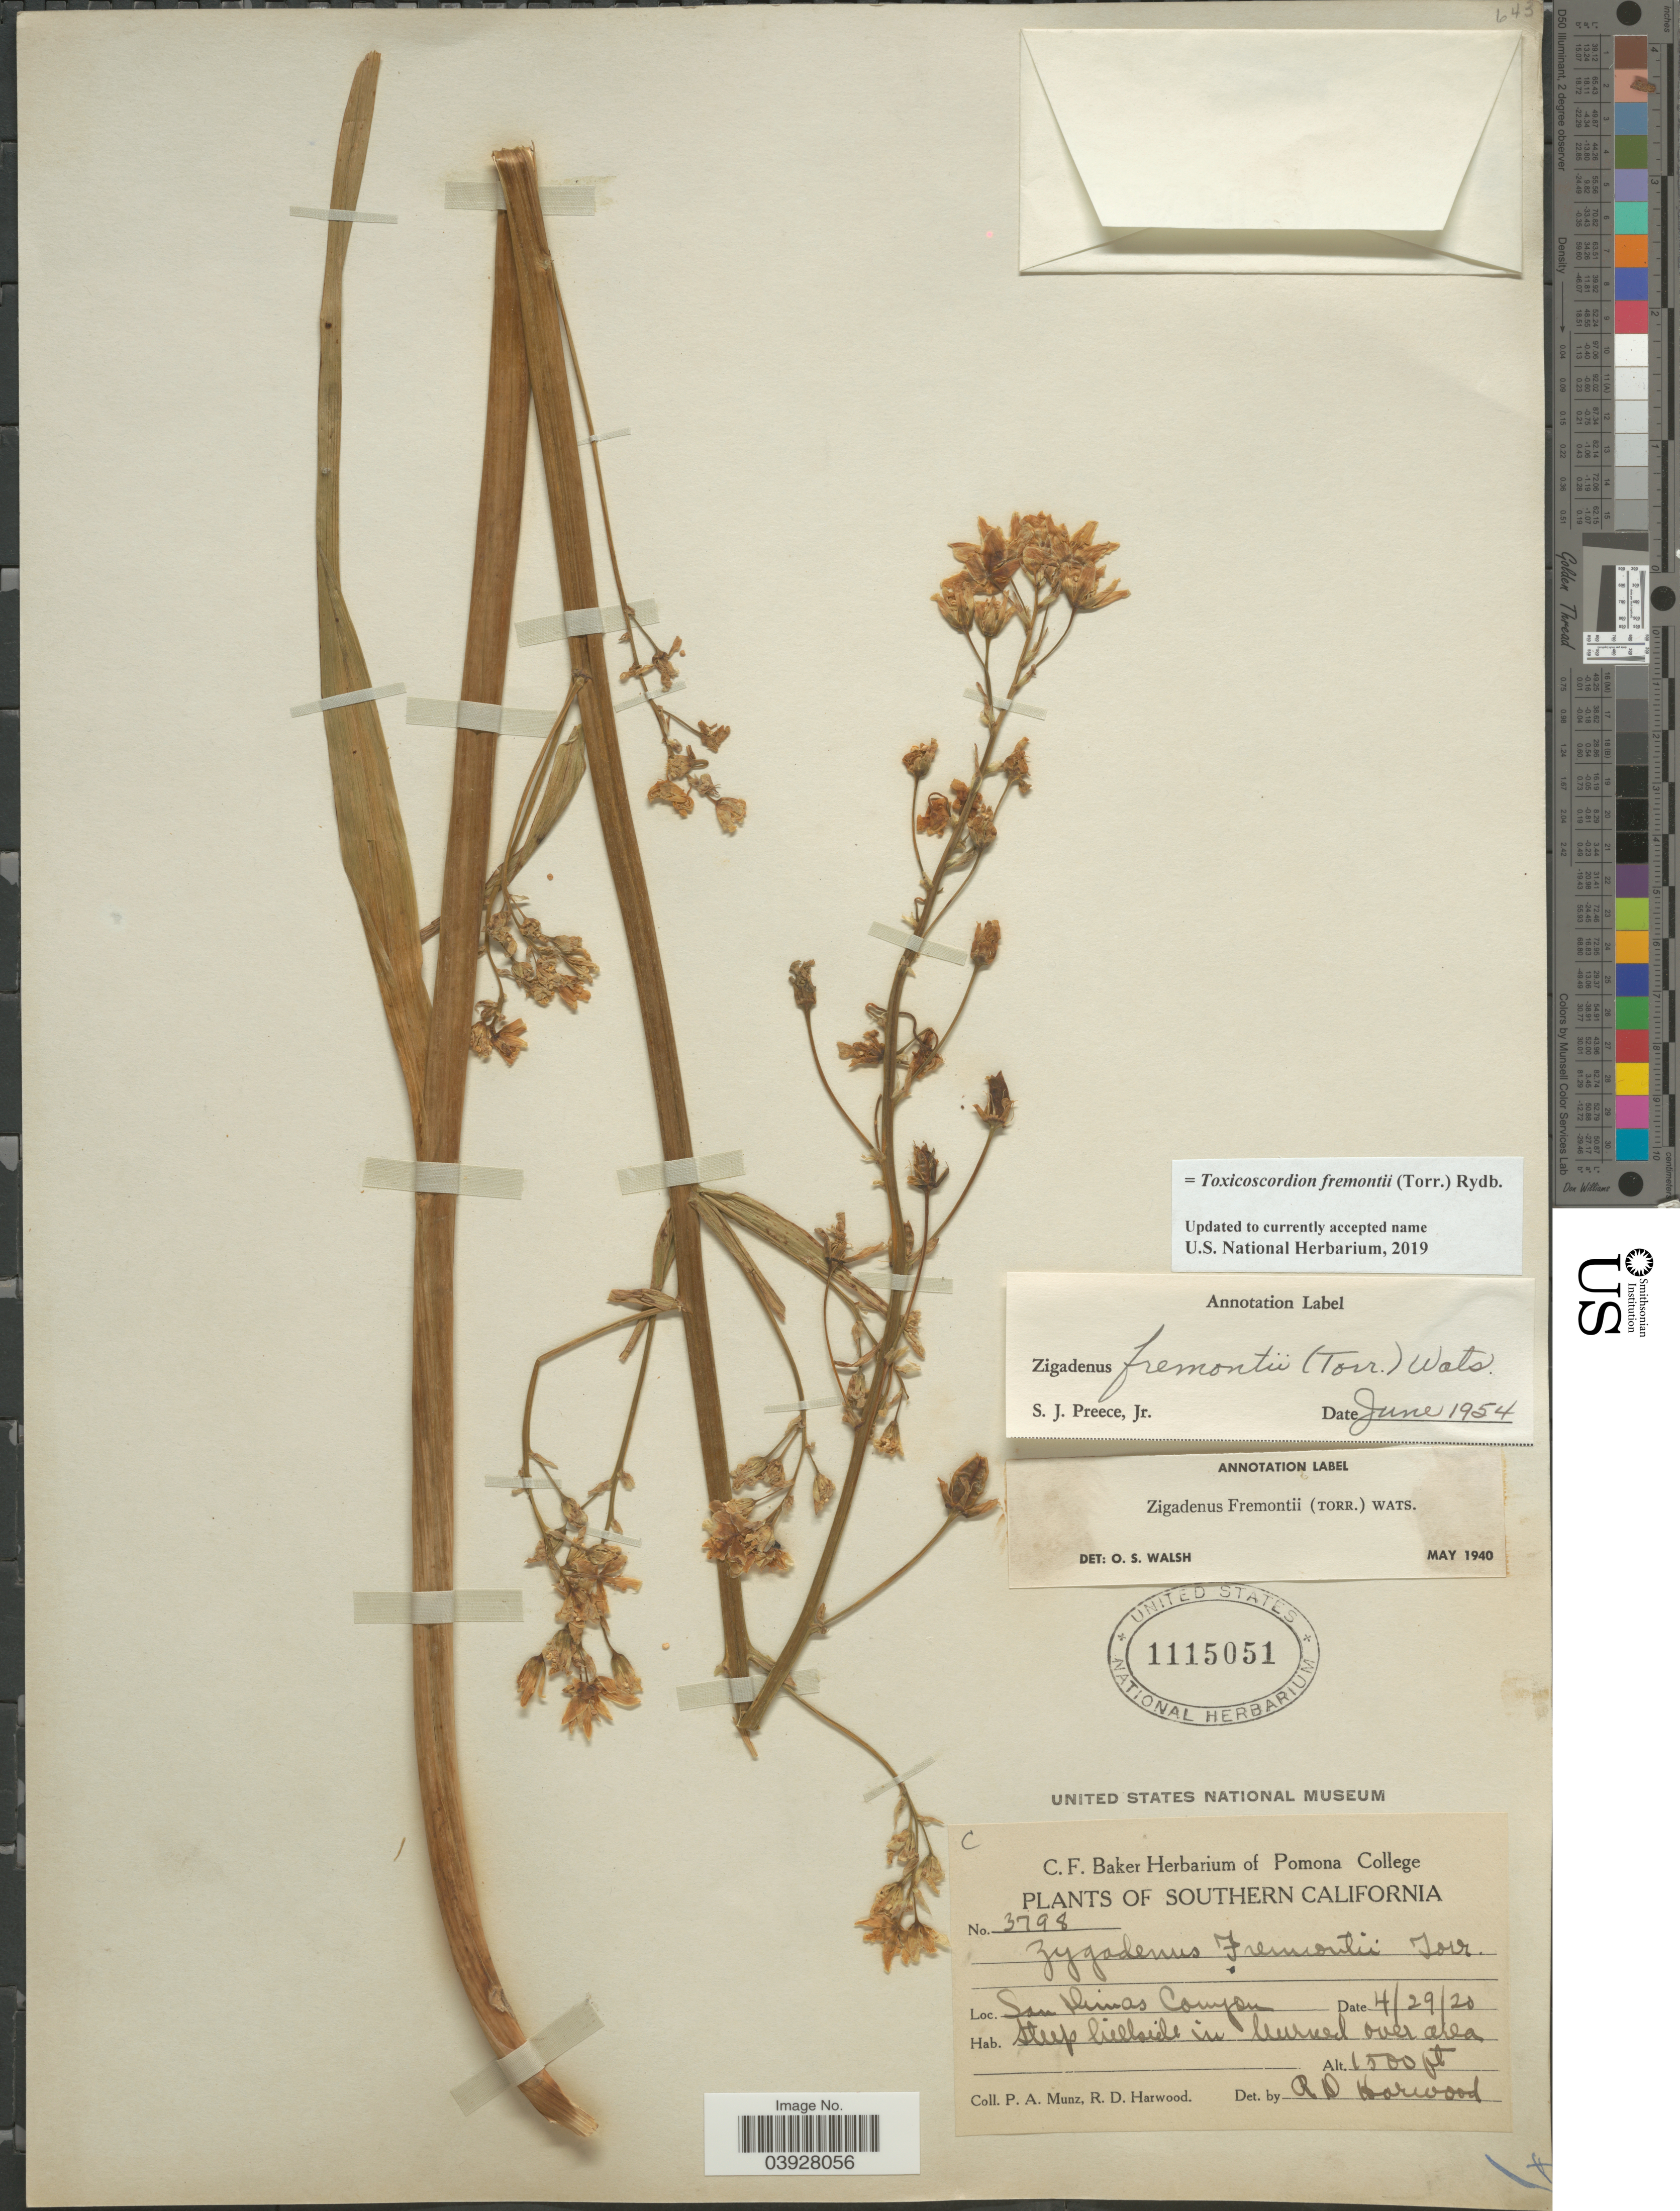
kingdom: Plantae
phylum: Tracheophyta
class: Liliopsida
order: Liliales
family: Melanthiaceae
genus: Toxicoscordion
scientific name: Toxicoscordion fremontii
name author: (Torr.) Rydb.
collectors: P. A. Munz & R. Harwood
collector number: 3798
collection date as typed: Transcribed d/m/y: 29/4/20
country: United States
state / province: California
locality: Southern California. San Himas Canyon.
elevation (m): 457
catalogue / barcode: US 1115051